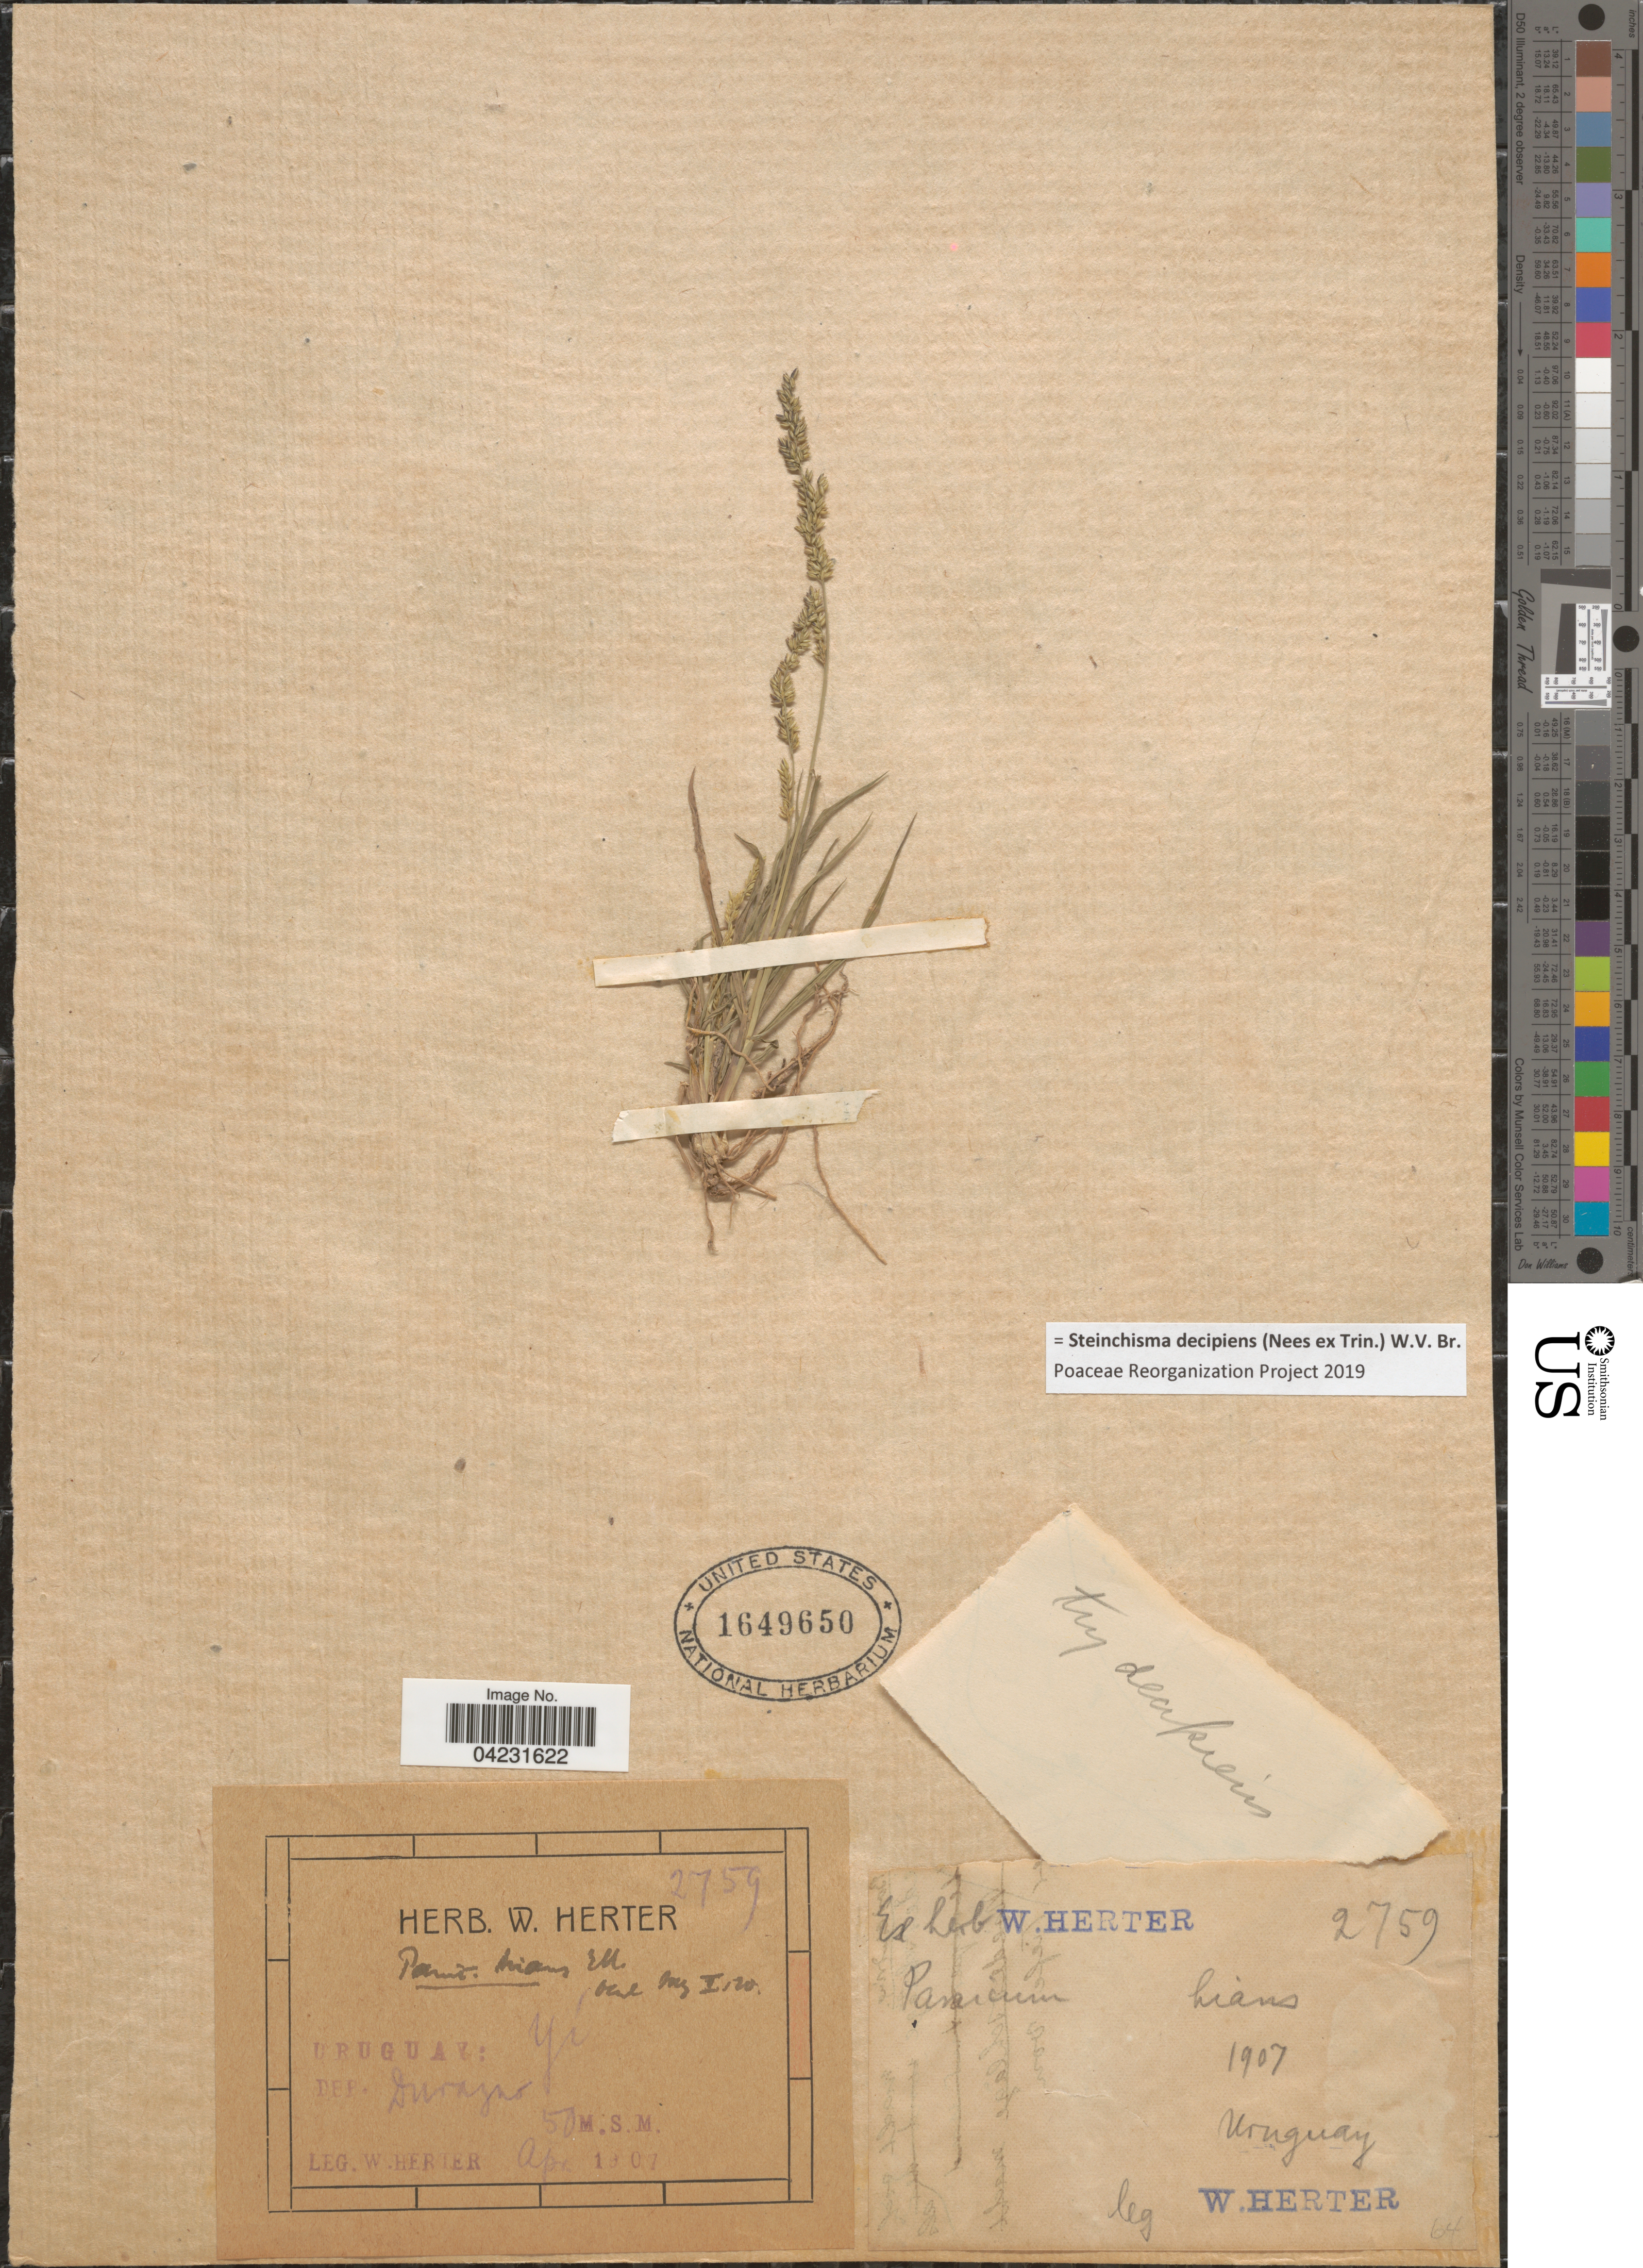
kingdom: Plantae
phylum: Tracheophyta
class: Liliopsida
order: Poales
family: Poaceae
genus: Steinchisma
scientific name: Steinchisma decipiens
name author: (Nees ex Trin.) W.V. Br.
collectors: W. G. Herter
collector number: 2759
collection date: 1907-04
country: Uruguay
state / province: Durazno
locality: Dep. Durazno.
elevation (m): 50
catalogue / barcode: US 1649650